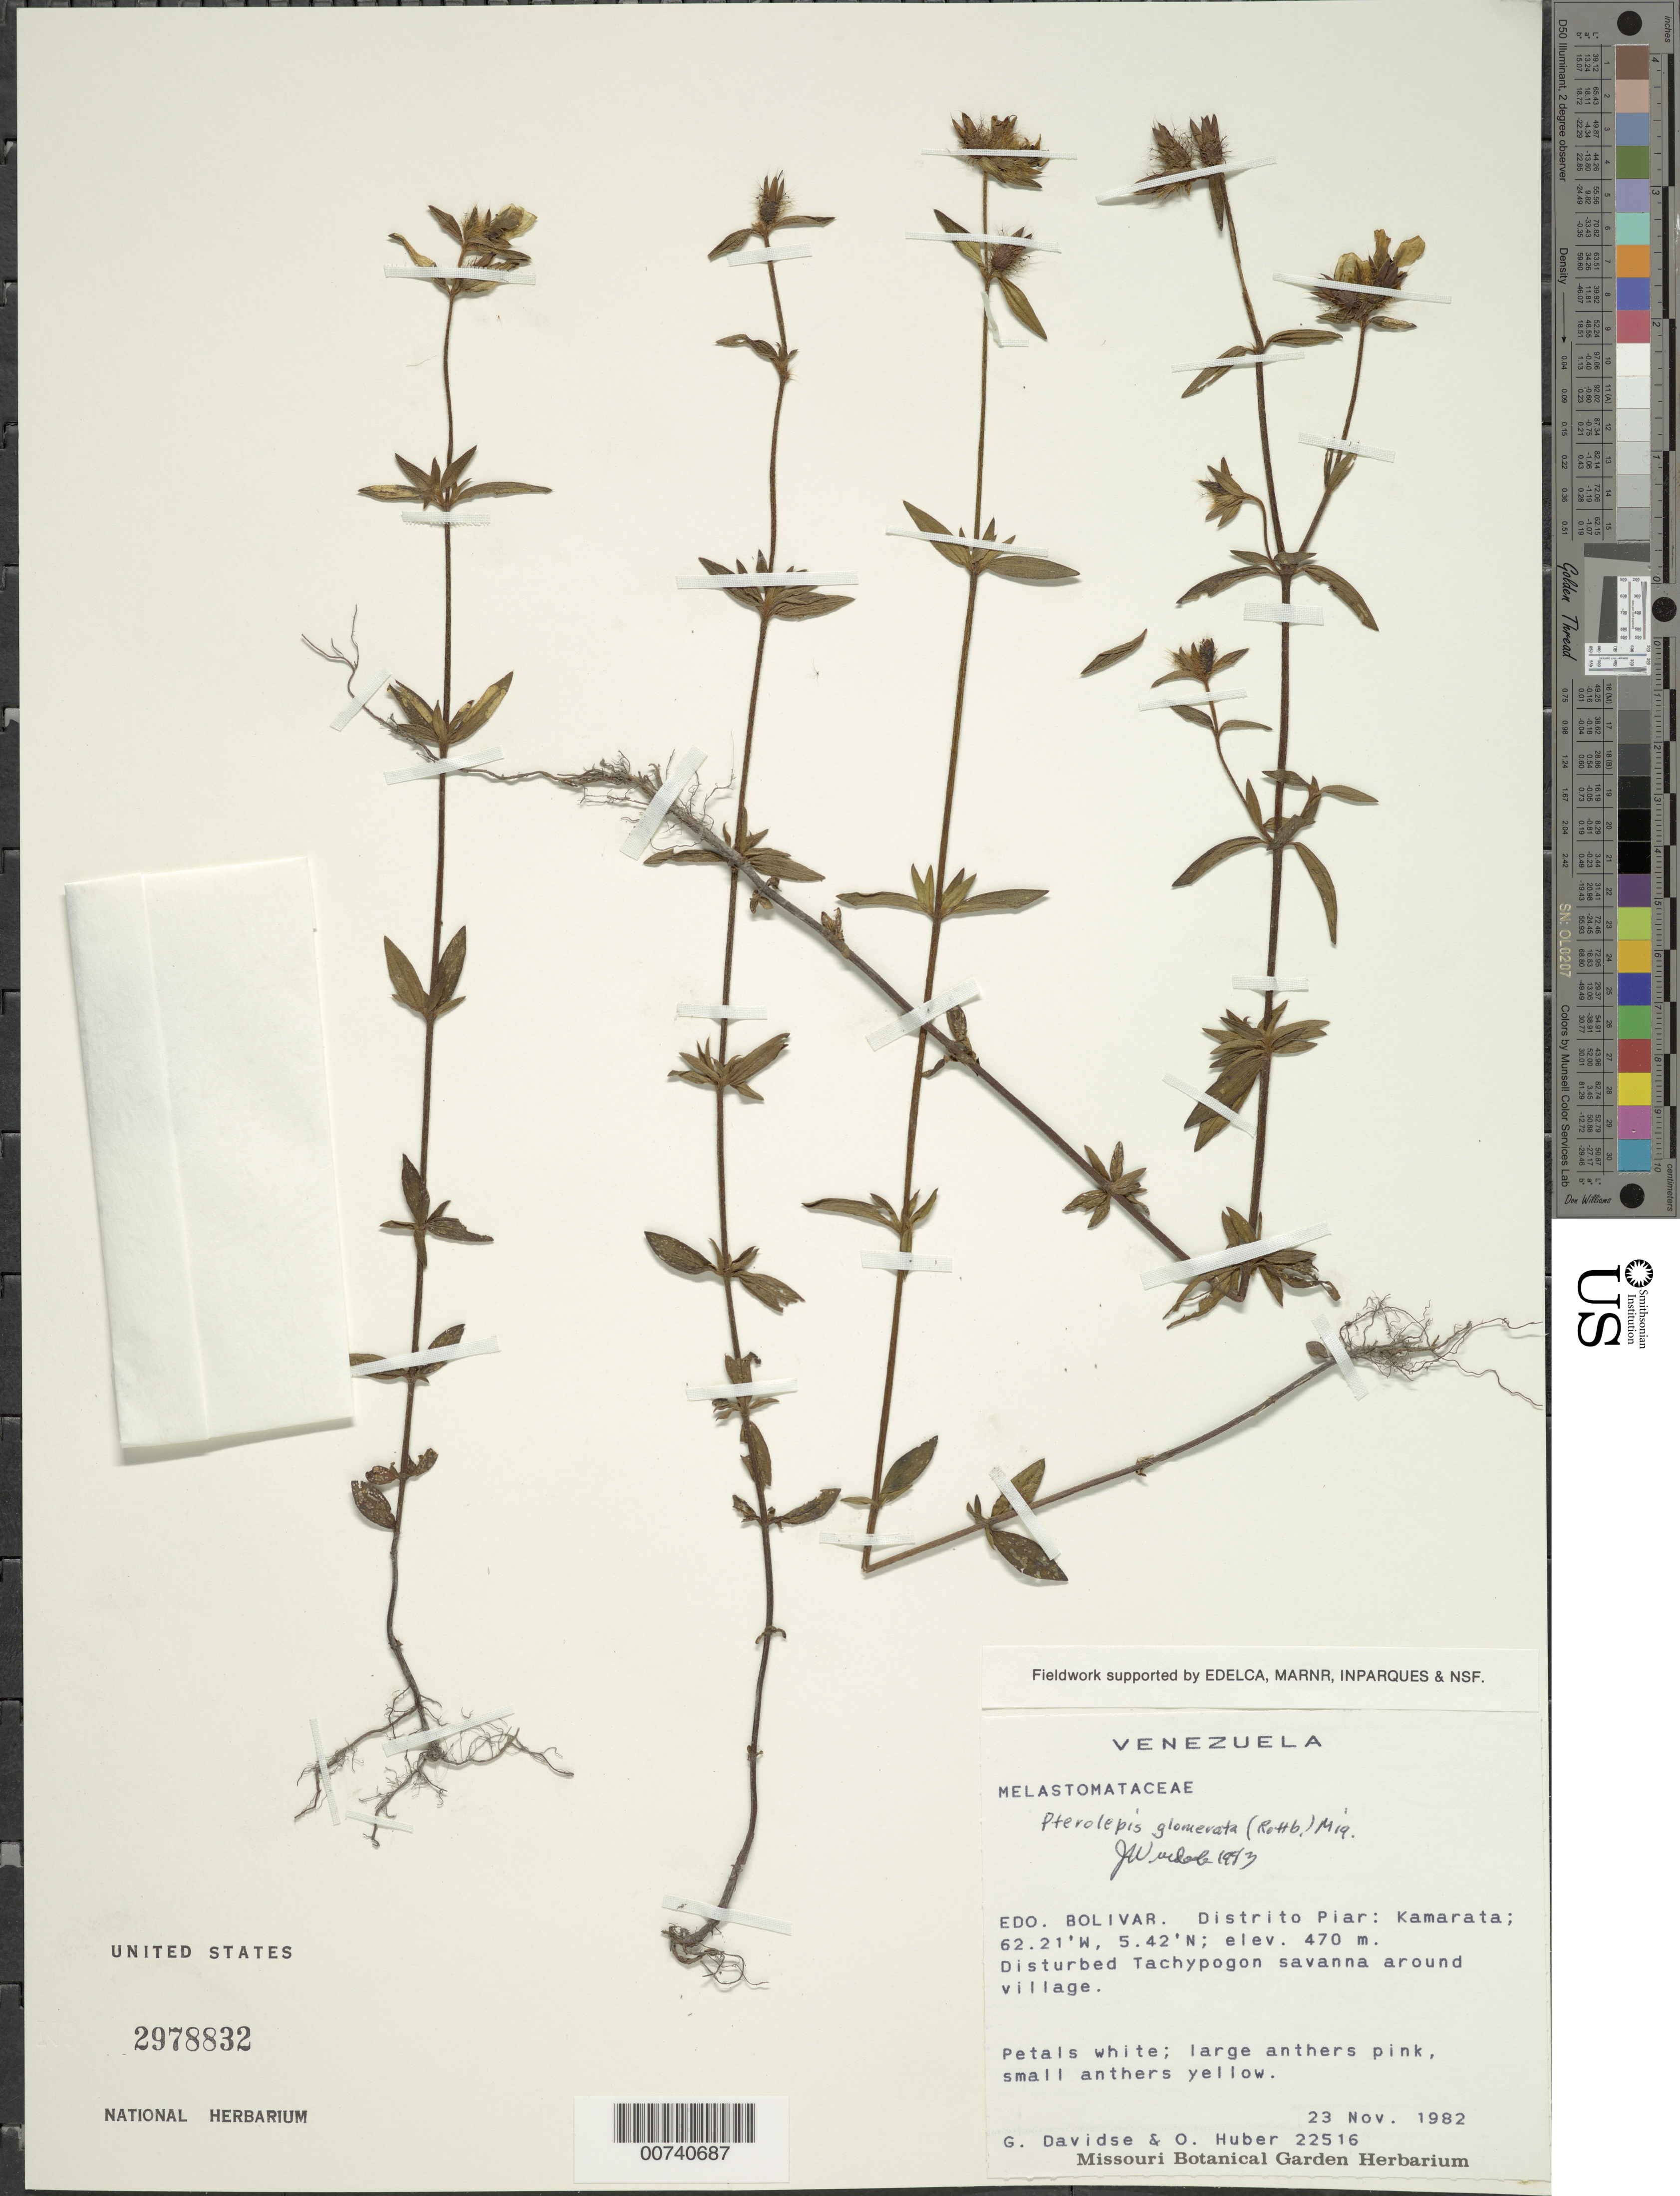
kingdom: Plantae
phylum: Tracheophyta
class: Magnoliopsida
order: Myrtales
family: Melastomataceae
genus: Pterolepis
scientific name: Pterolepis glomerata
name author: (Rottb.) Miq.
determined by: Wurdack, John J., (US), US (UNITED STATES)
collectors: G. Davidse & O. Huber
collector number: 22516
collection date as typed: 23-Nov-82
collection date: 1982-11-23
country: Venezuela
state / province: Bolívar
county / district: Piar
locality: Kamarata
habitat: Disturbed Tachypogon savanna around village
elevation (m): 470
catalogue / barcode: US 2978832